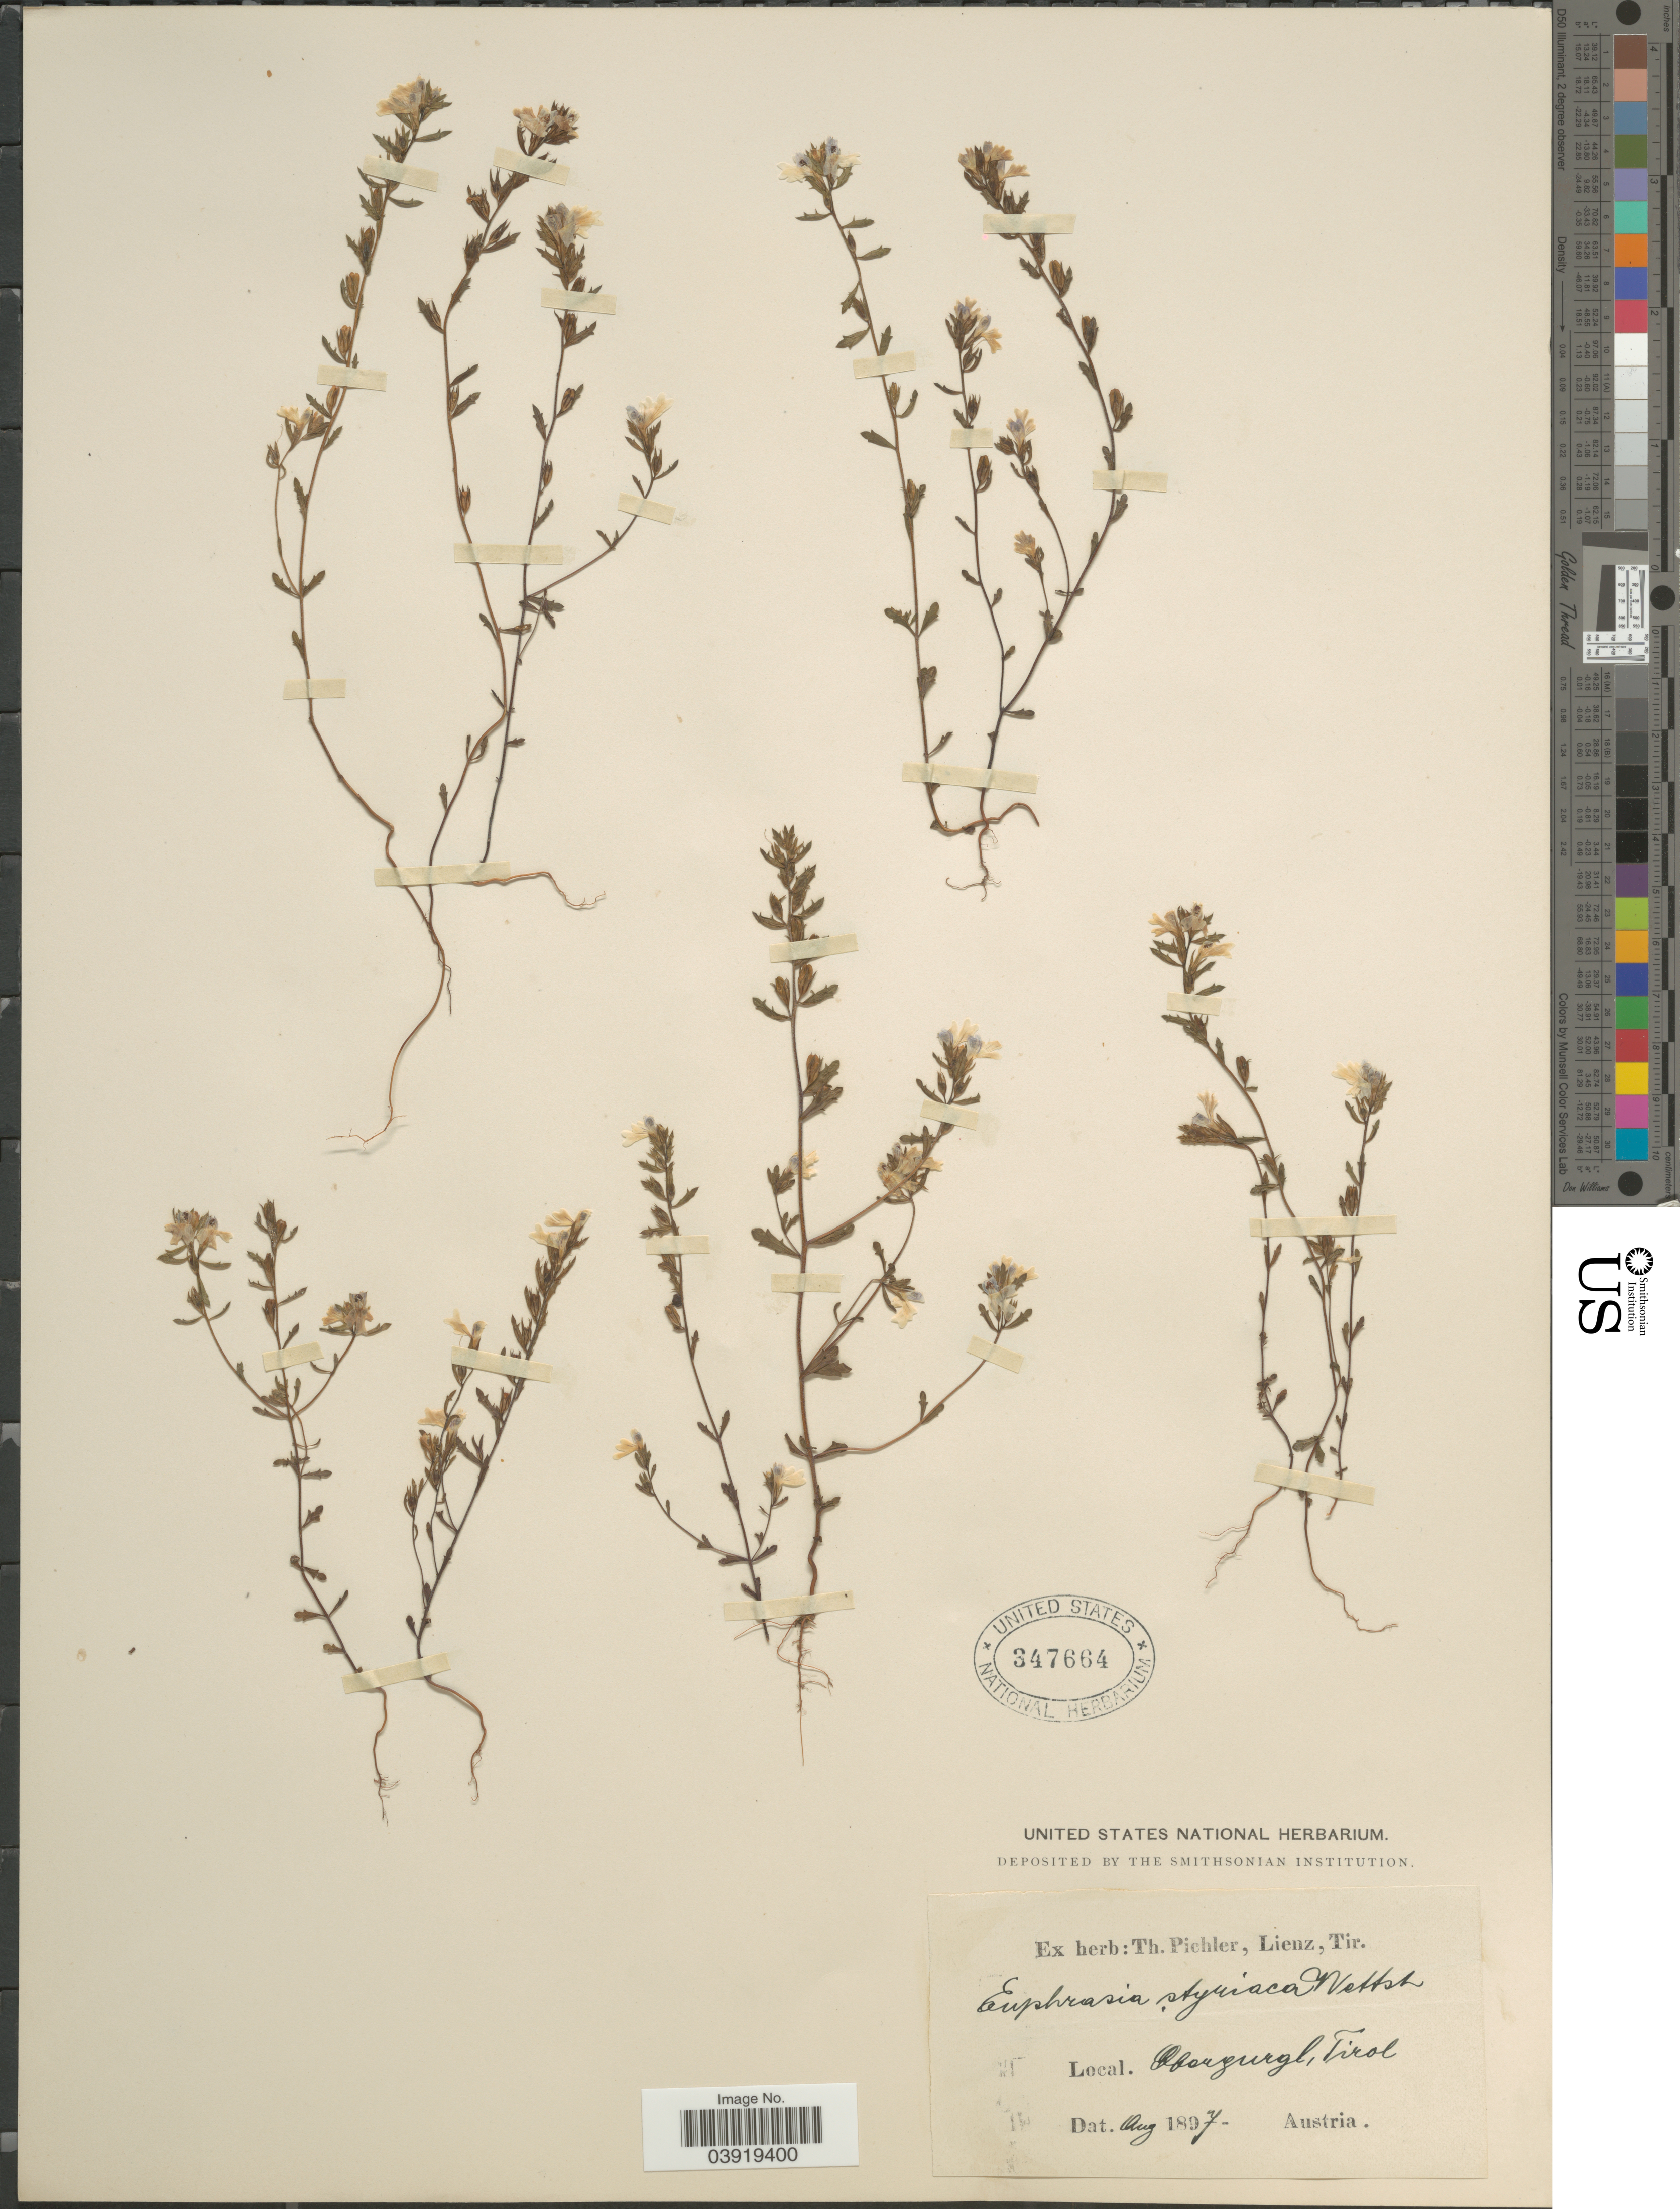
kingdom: Plantae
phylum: Tracheophyta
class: Magnoliopsida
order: Lamiales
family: Orobanchaceae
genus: Euphrasia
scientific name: Euphrasia stiriaca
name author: Wettst.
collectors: ex herb. T. Pichler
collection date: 1897-08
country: Austria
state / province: Tirol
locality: Obergurgl.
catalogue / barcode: US 347664